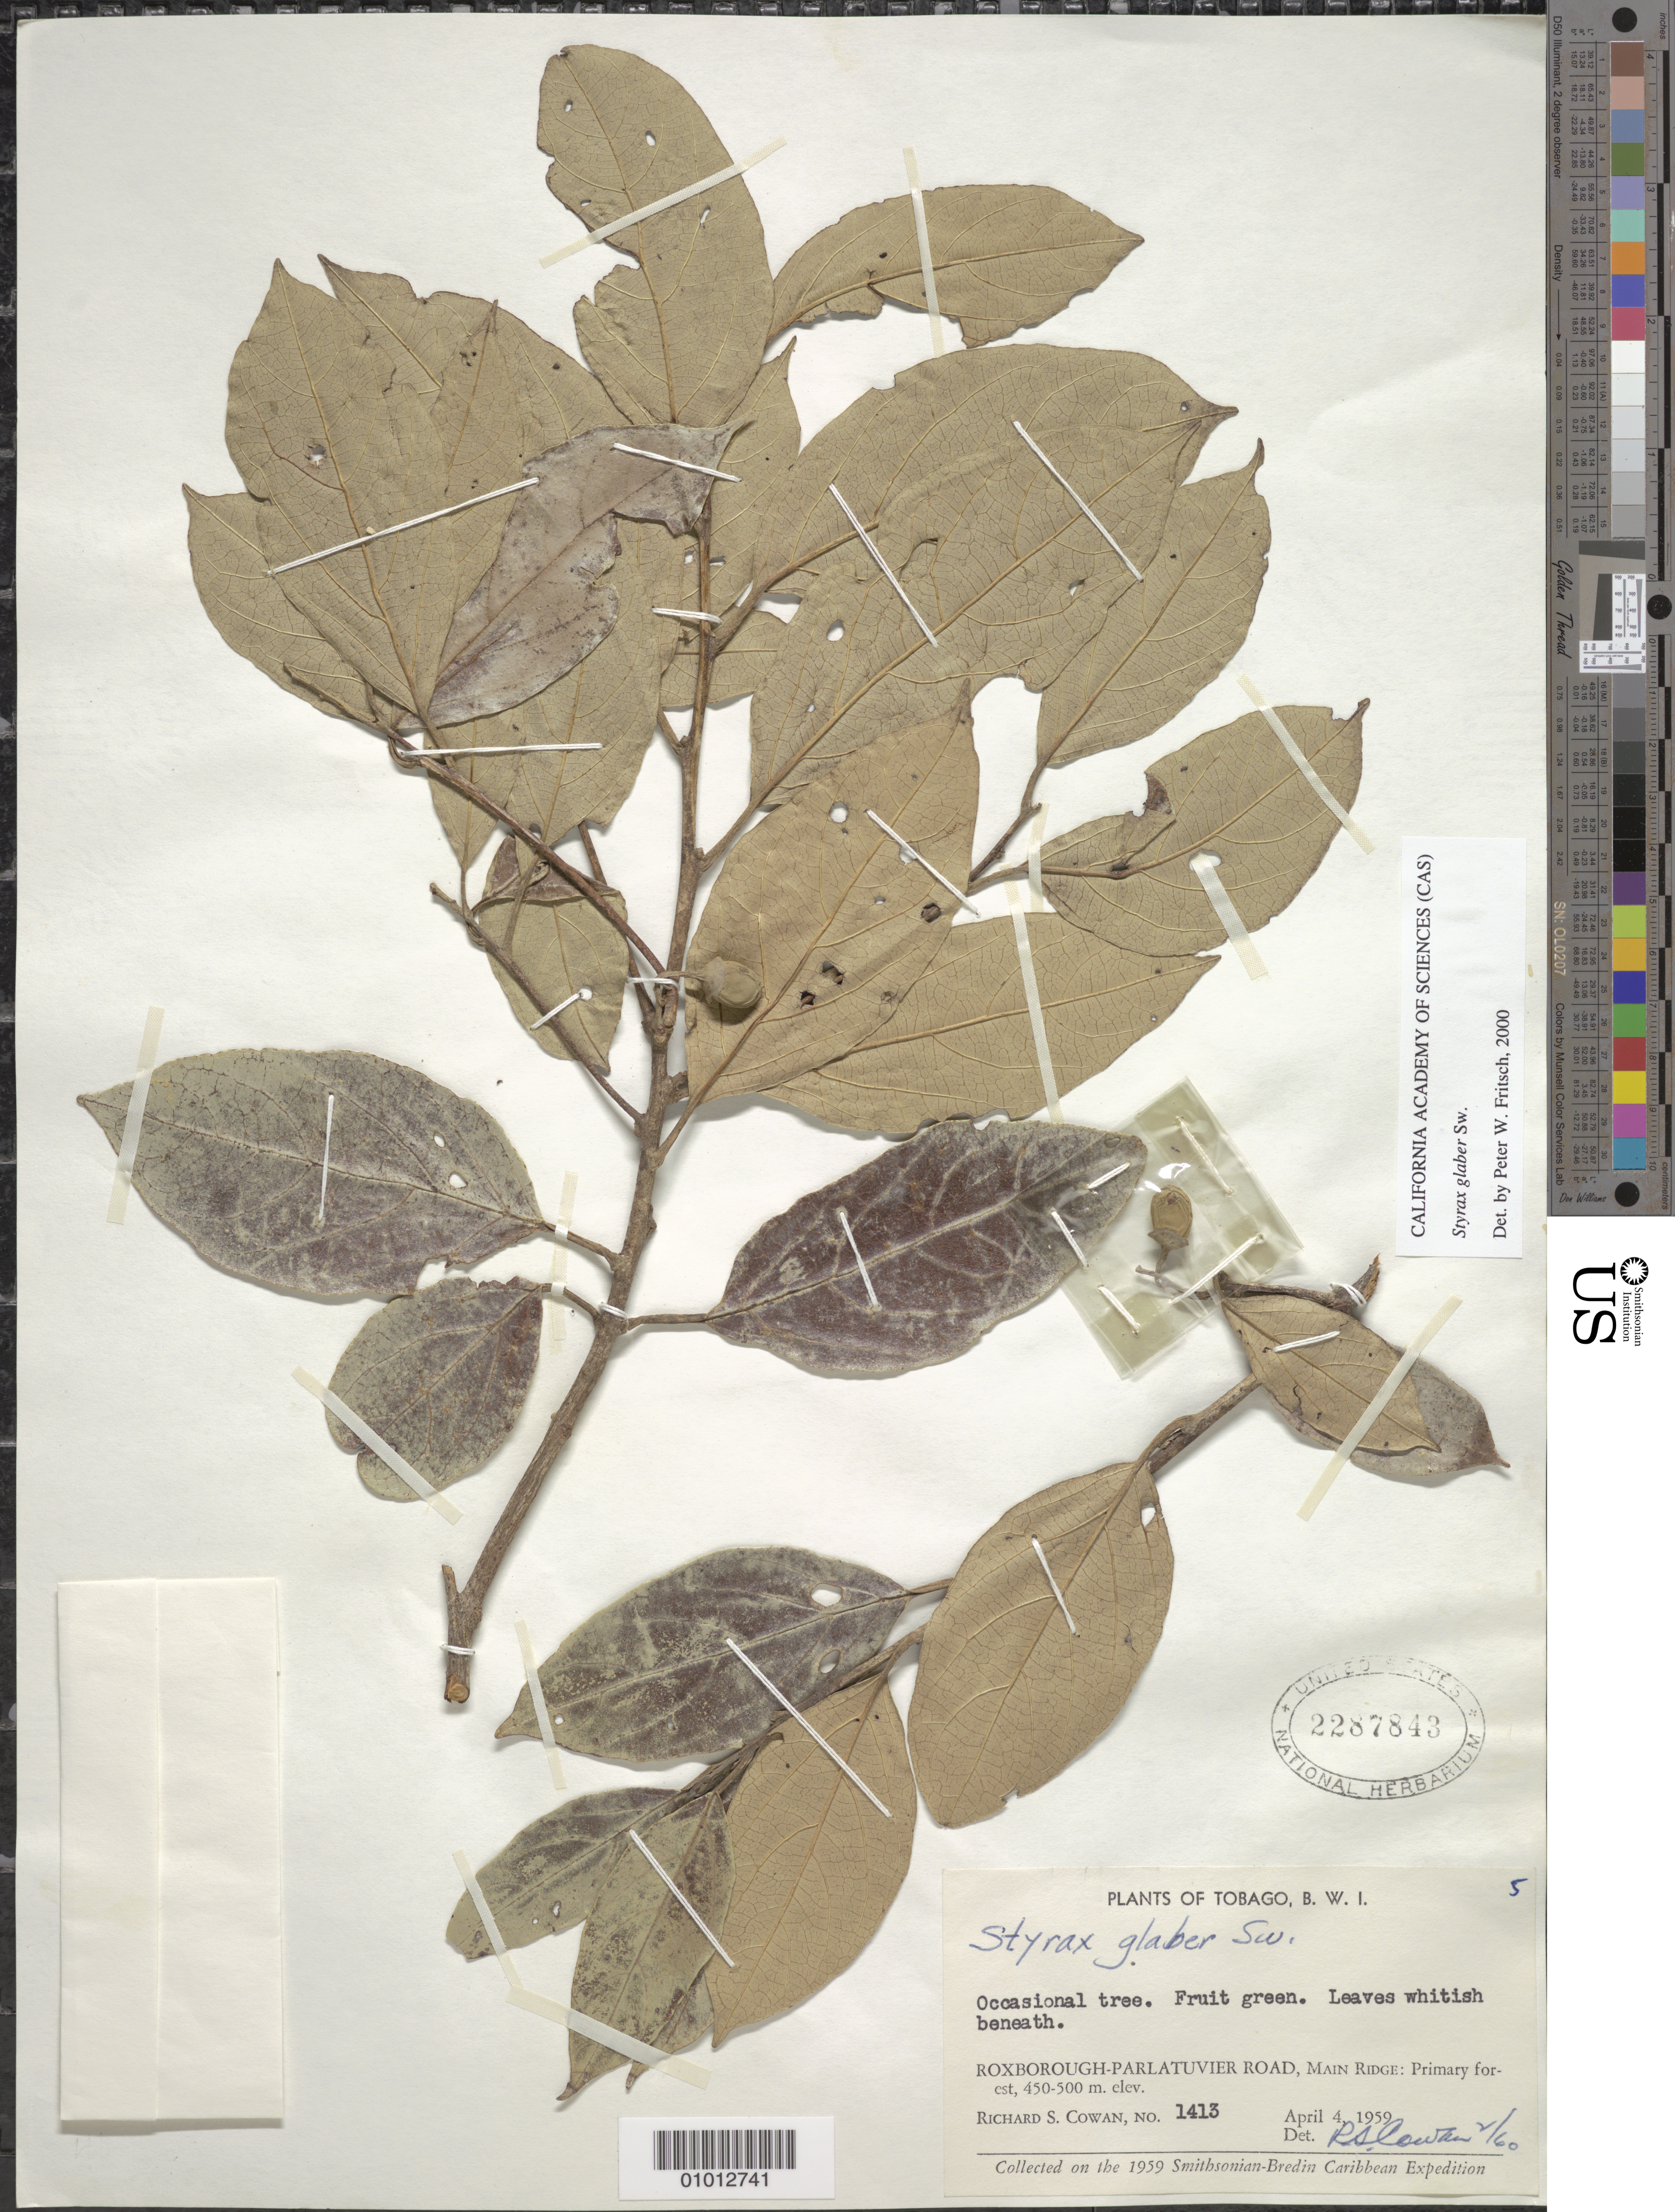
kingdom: Plantae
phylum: Tracheophyta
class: Magnoliopsida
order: Ericales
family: Styracaceae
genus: Styrax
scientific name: Styrax glaber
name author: Sw.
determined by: Fritsch, Peter W.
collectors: R. S. Cowan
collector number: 1413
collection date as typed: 04 Apr 1959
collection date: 1959-04-04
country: Trinidad and Tobago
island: Tobago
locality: Roxborough-Parlatuvier Road, Main Ridge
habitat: Primary forest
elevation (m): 450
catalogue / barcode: US 2287843